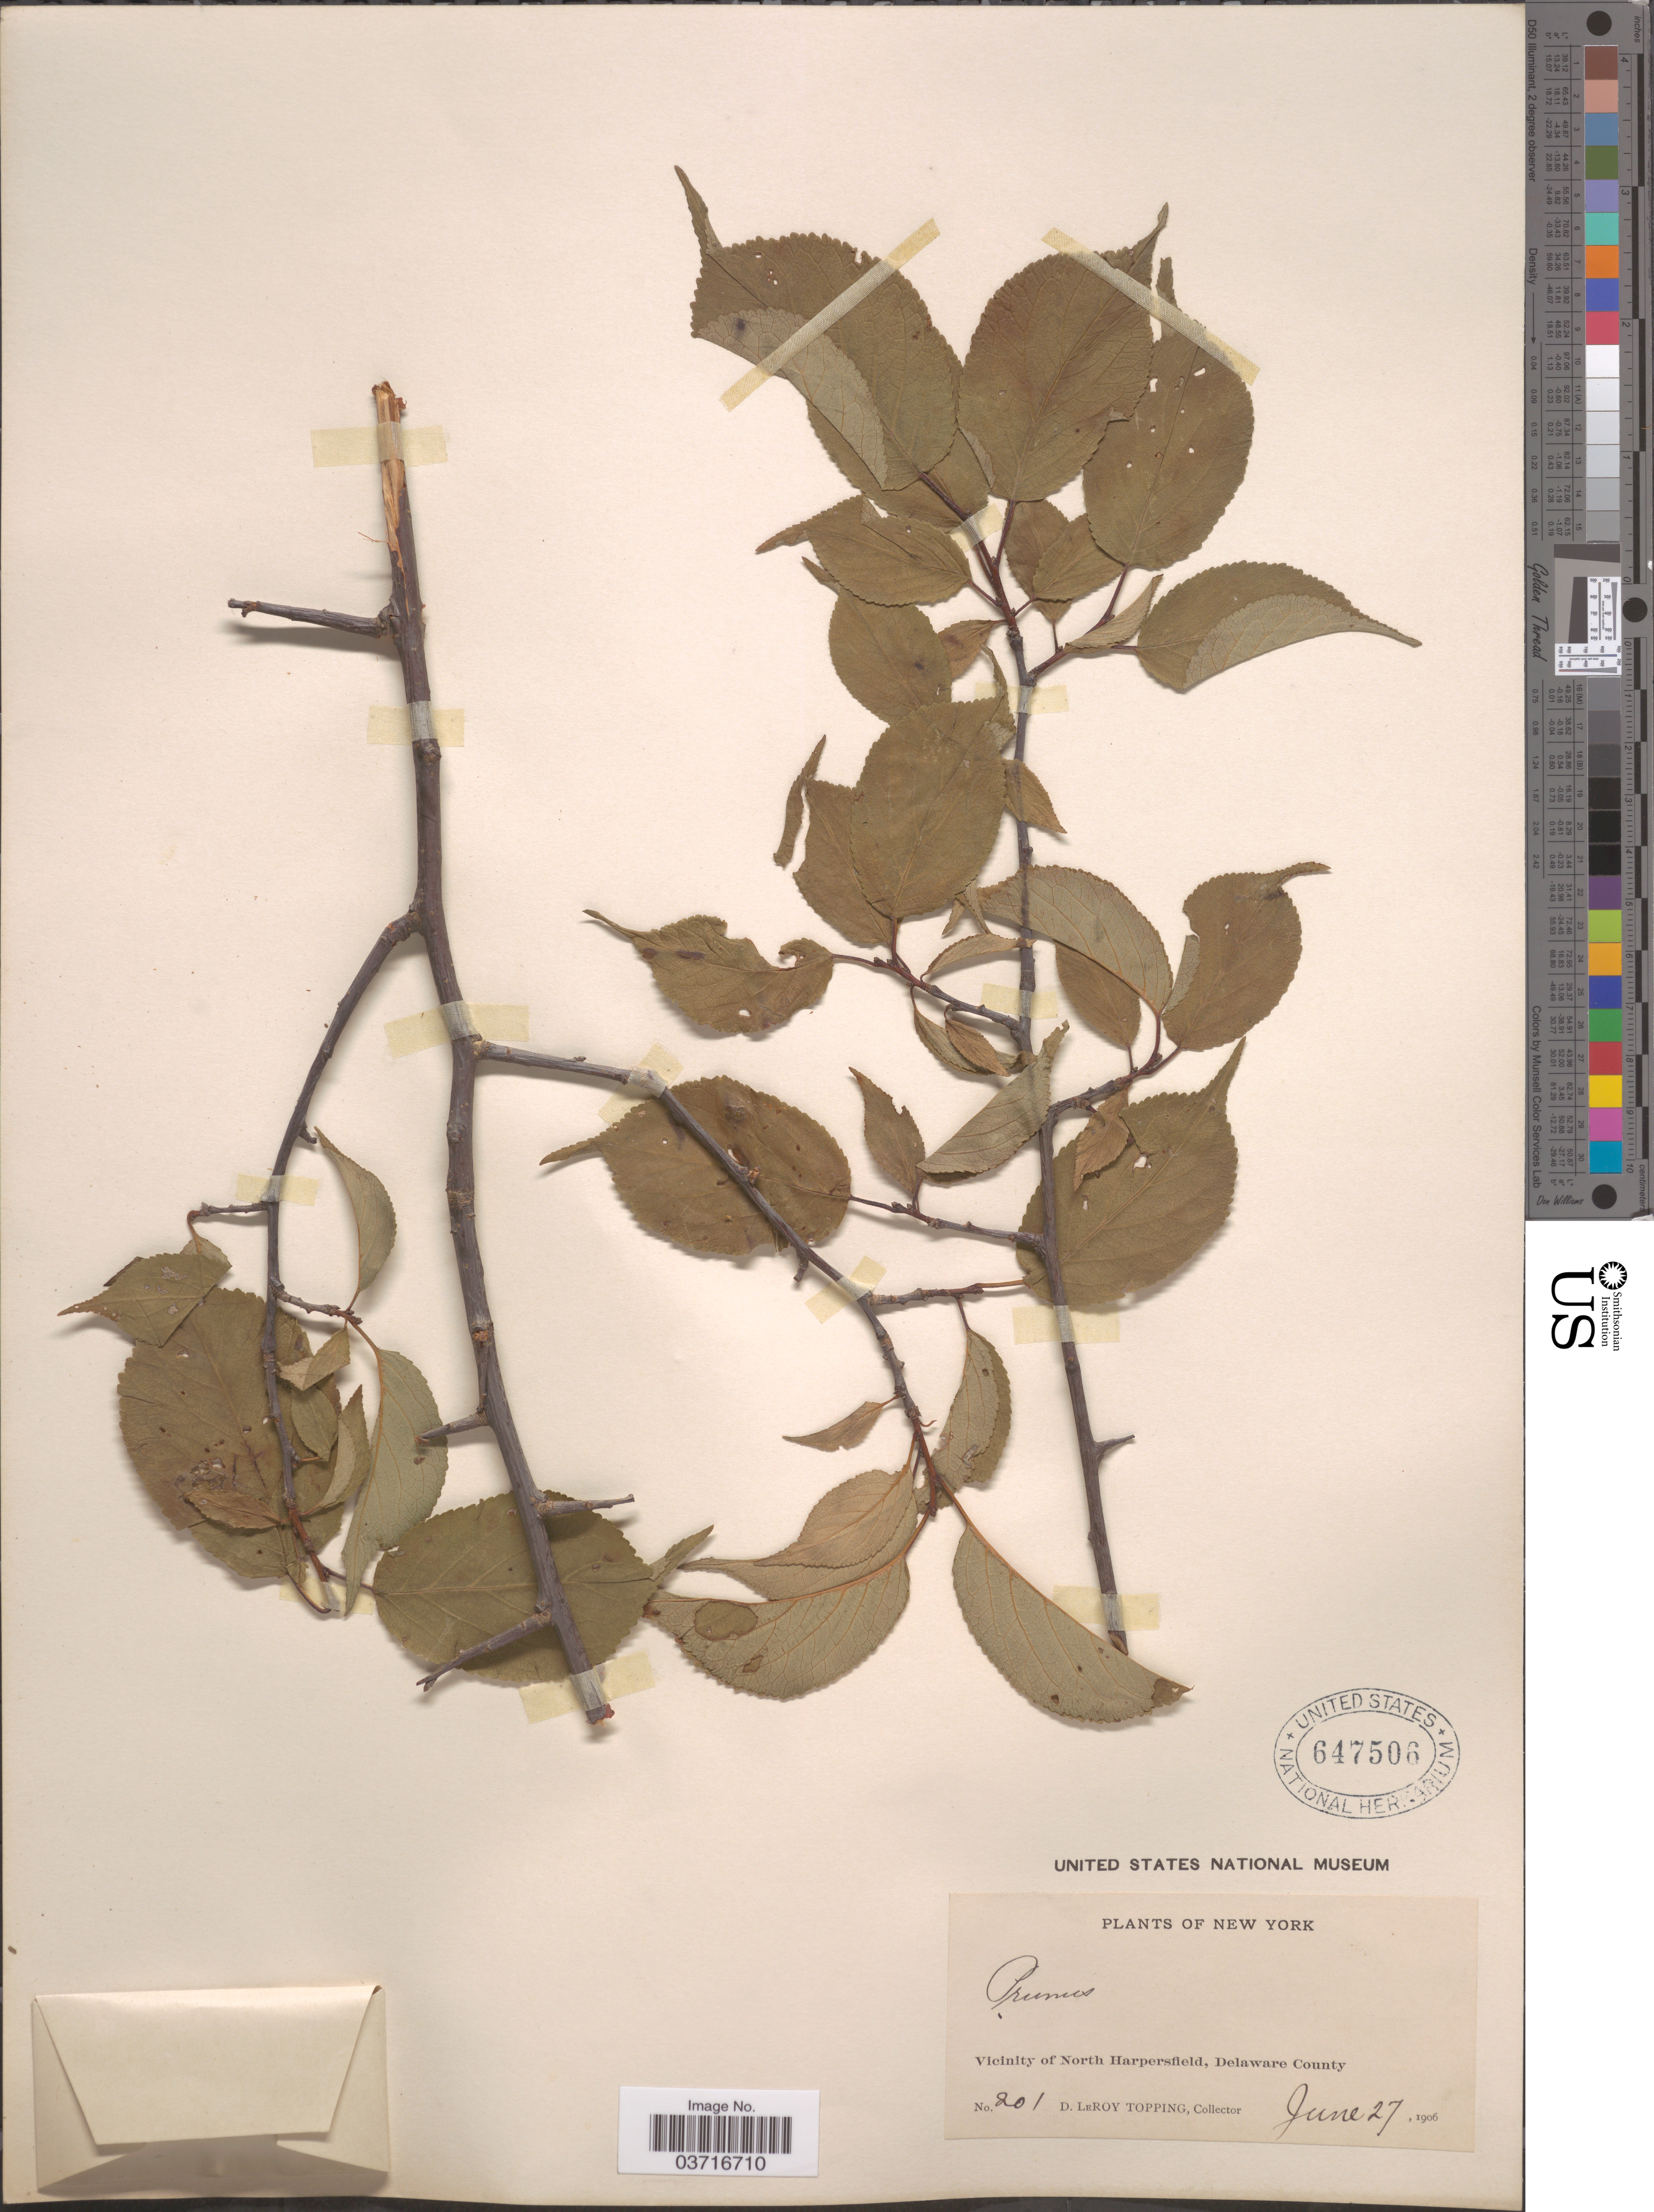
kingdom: Plantae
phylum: Tracheophyta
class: Magnoliopsida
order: Rosales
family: Rosaceae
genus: Prunus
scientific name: Prunus sp.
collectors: D. L. Topping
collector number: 201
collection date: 1906-06-27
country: United States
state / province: New York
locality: Vicinity of North Harpersfield, Delaware County.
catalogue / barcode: US 647506